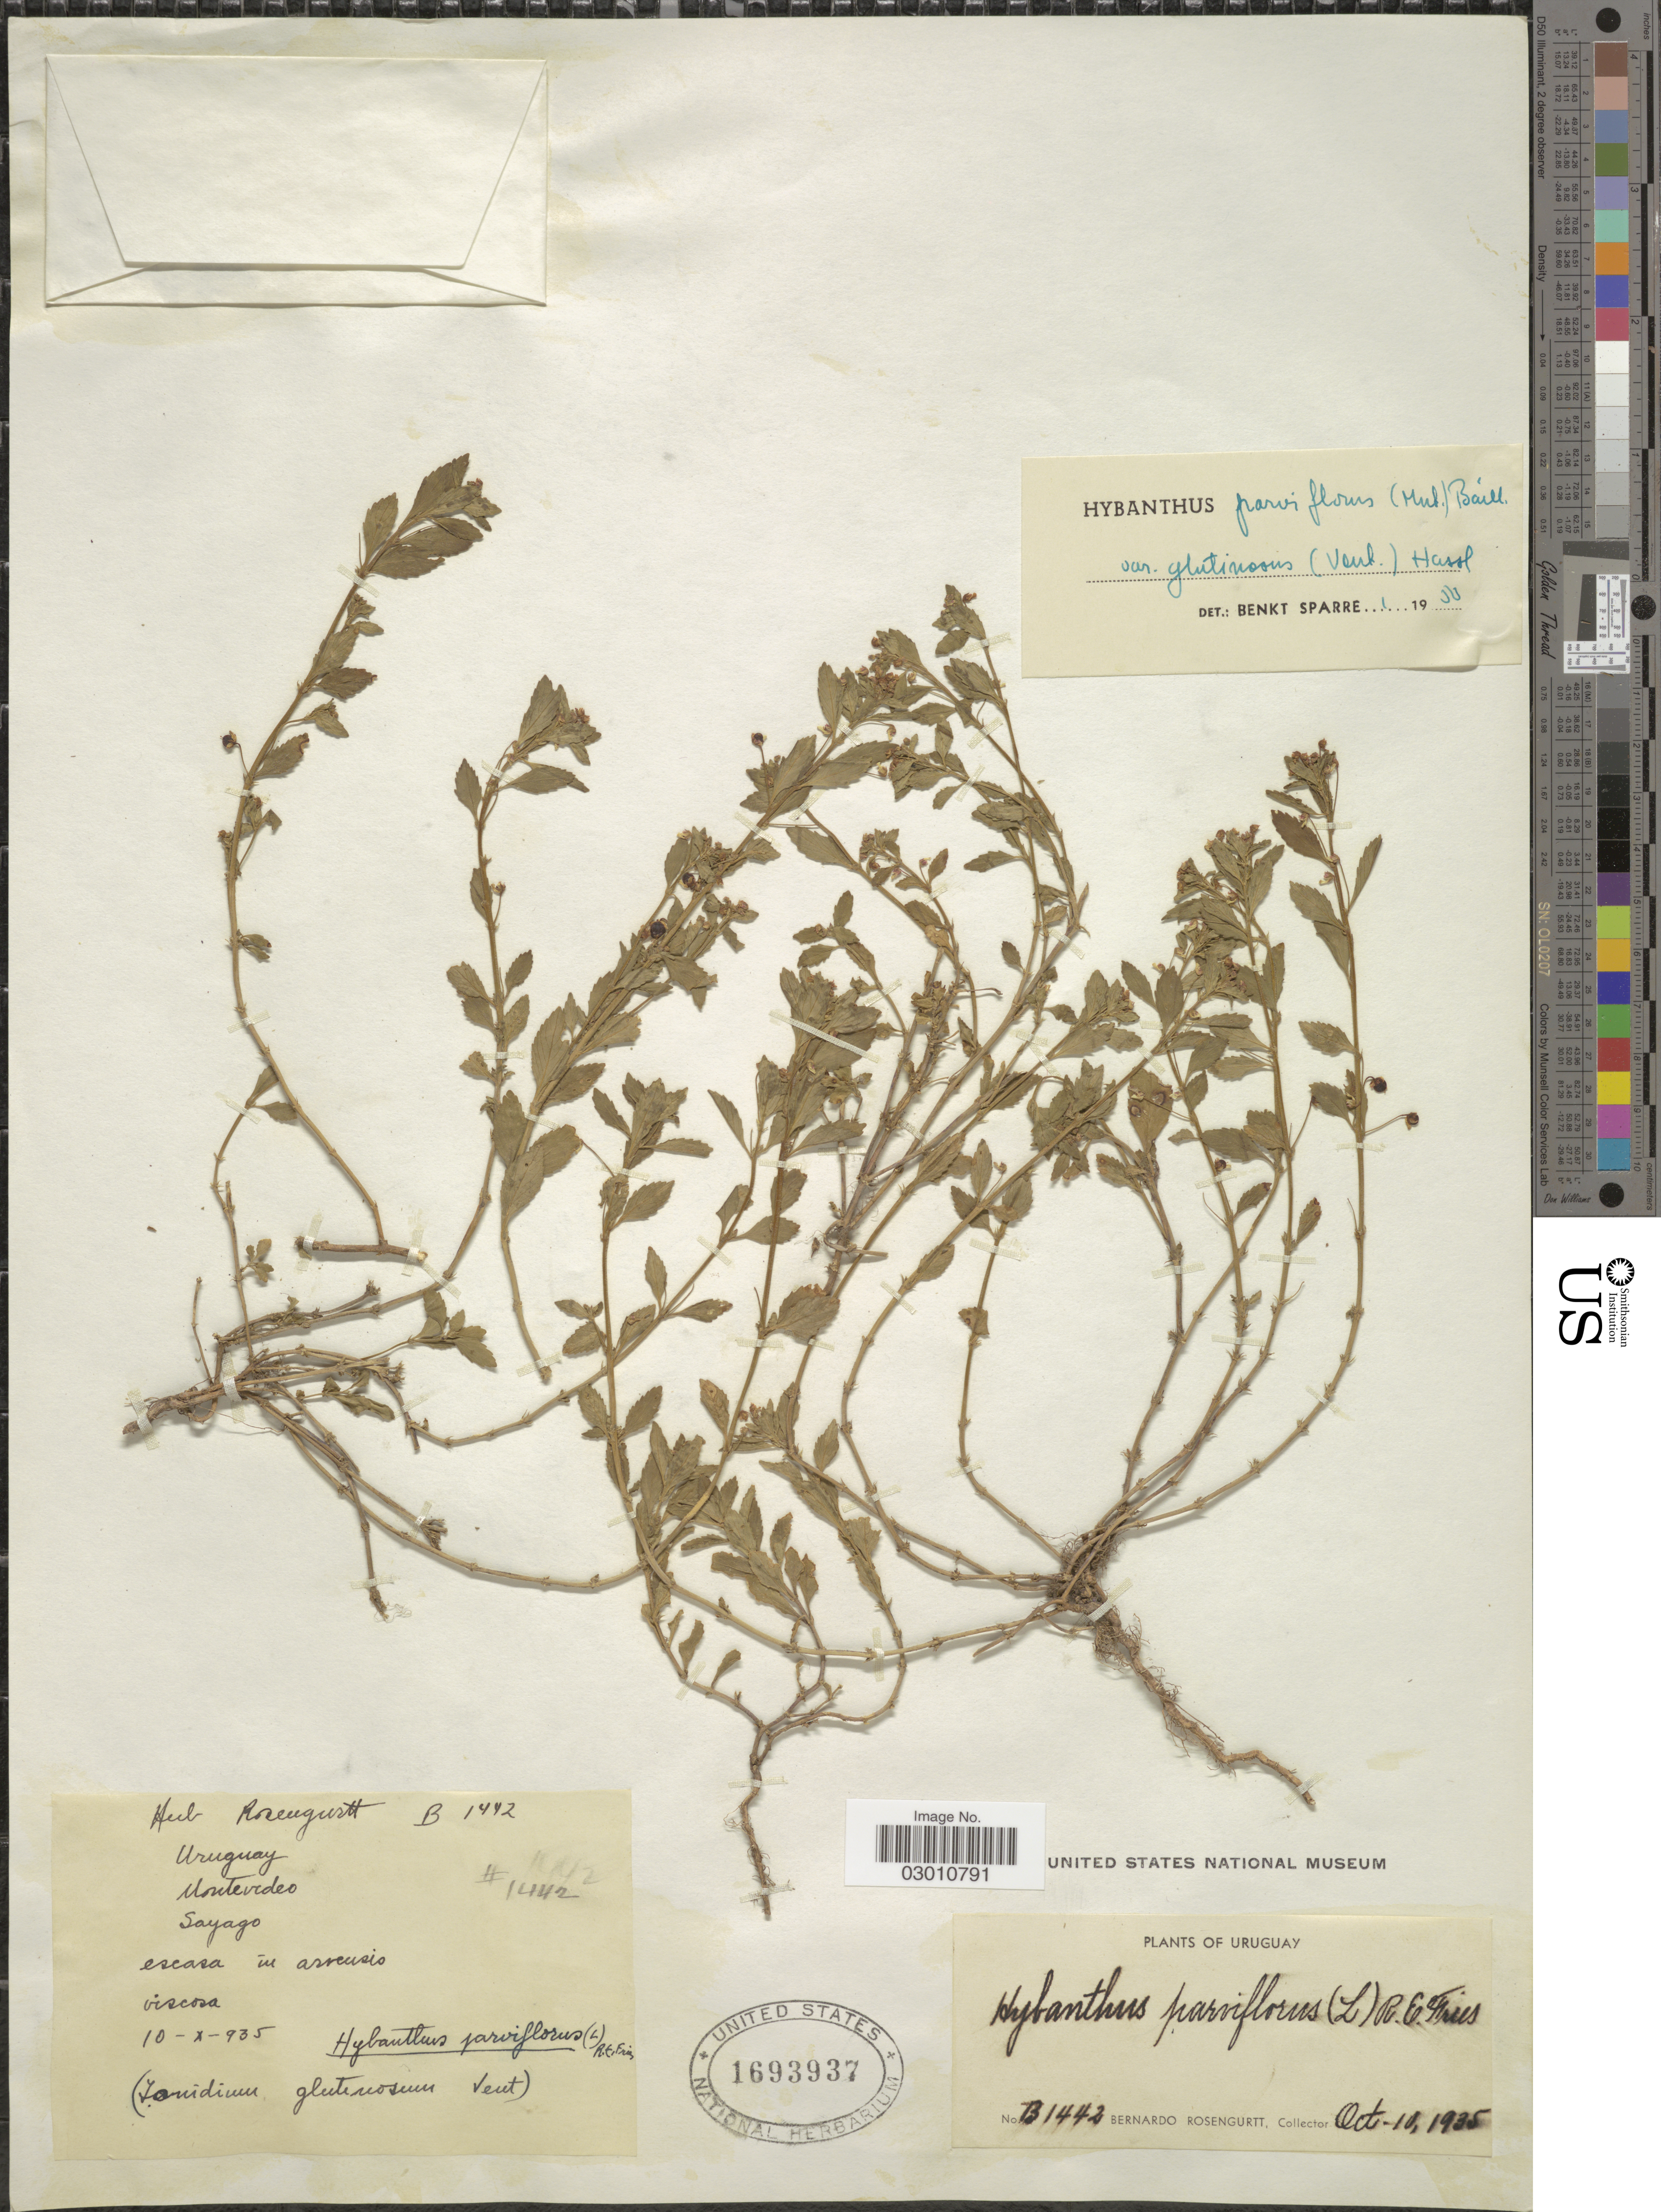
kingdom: Plantae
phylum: Tracheophyta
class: Magnoliopsida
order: Malpighiales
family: Violaceae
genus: Pombalia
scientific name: Pombalia parviflora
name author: (L. f.) Paula-Souza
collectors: B. Rosengurtt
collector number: B 1442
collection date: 1935-10-10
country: Uruguay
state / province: Montevideo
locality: Sayago, escasa in asrensio.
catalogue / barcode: US 1693937